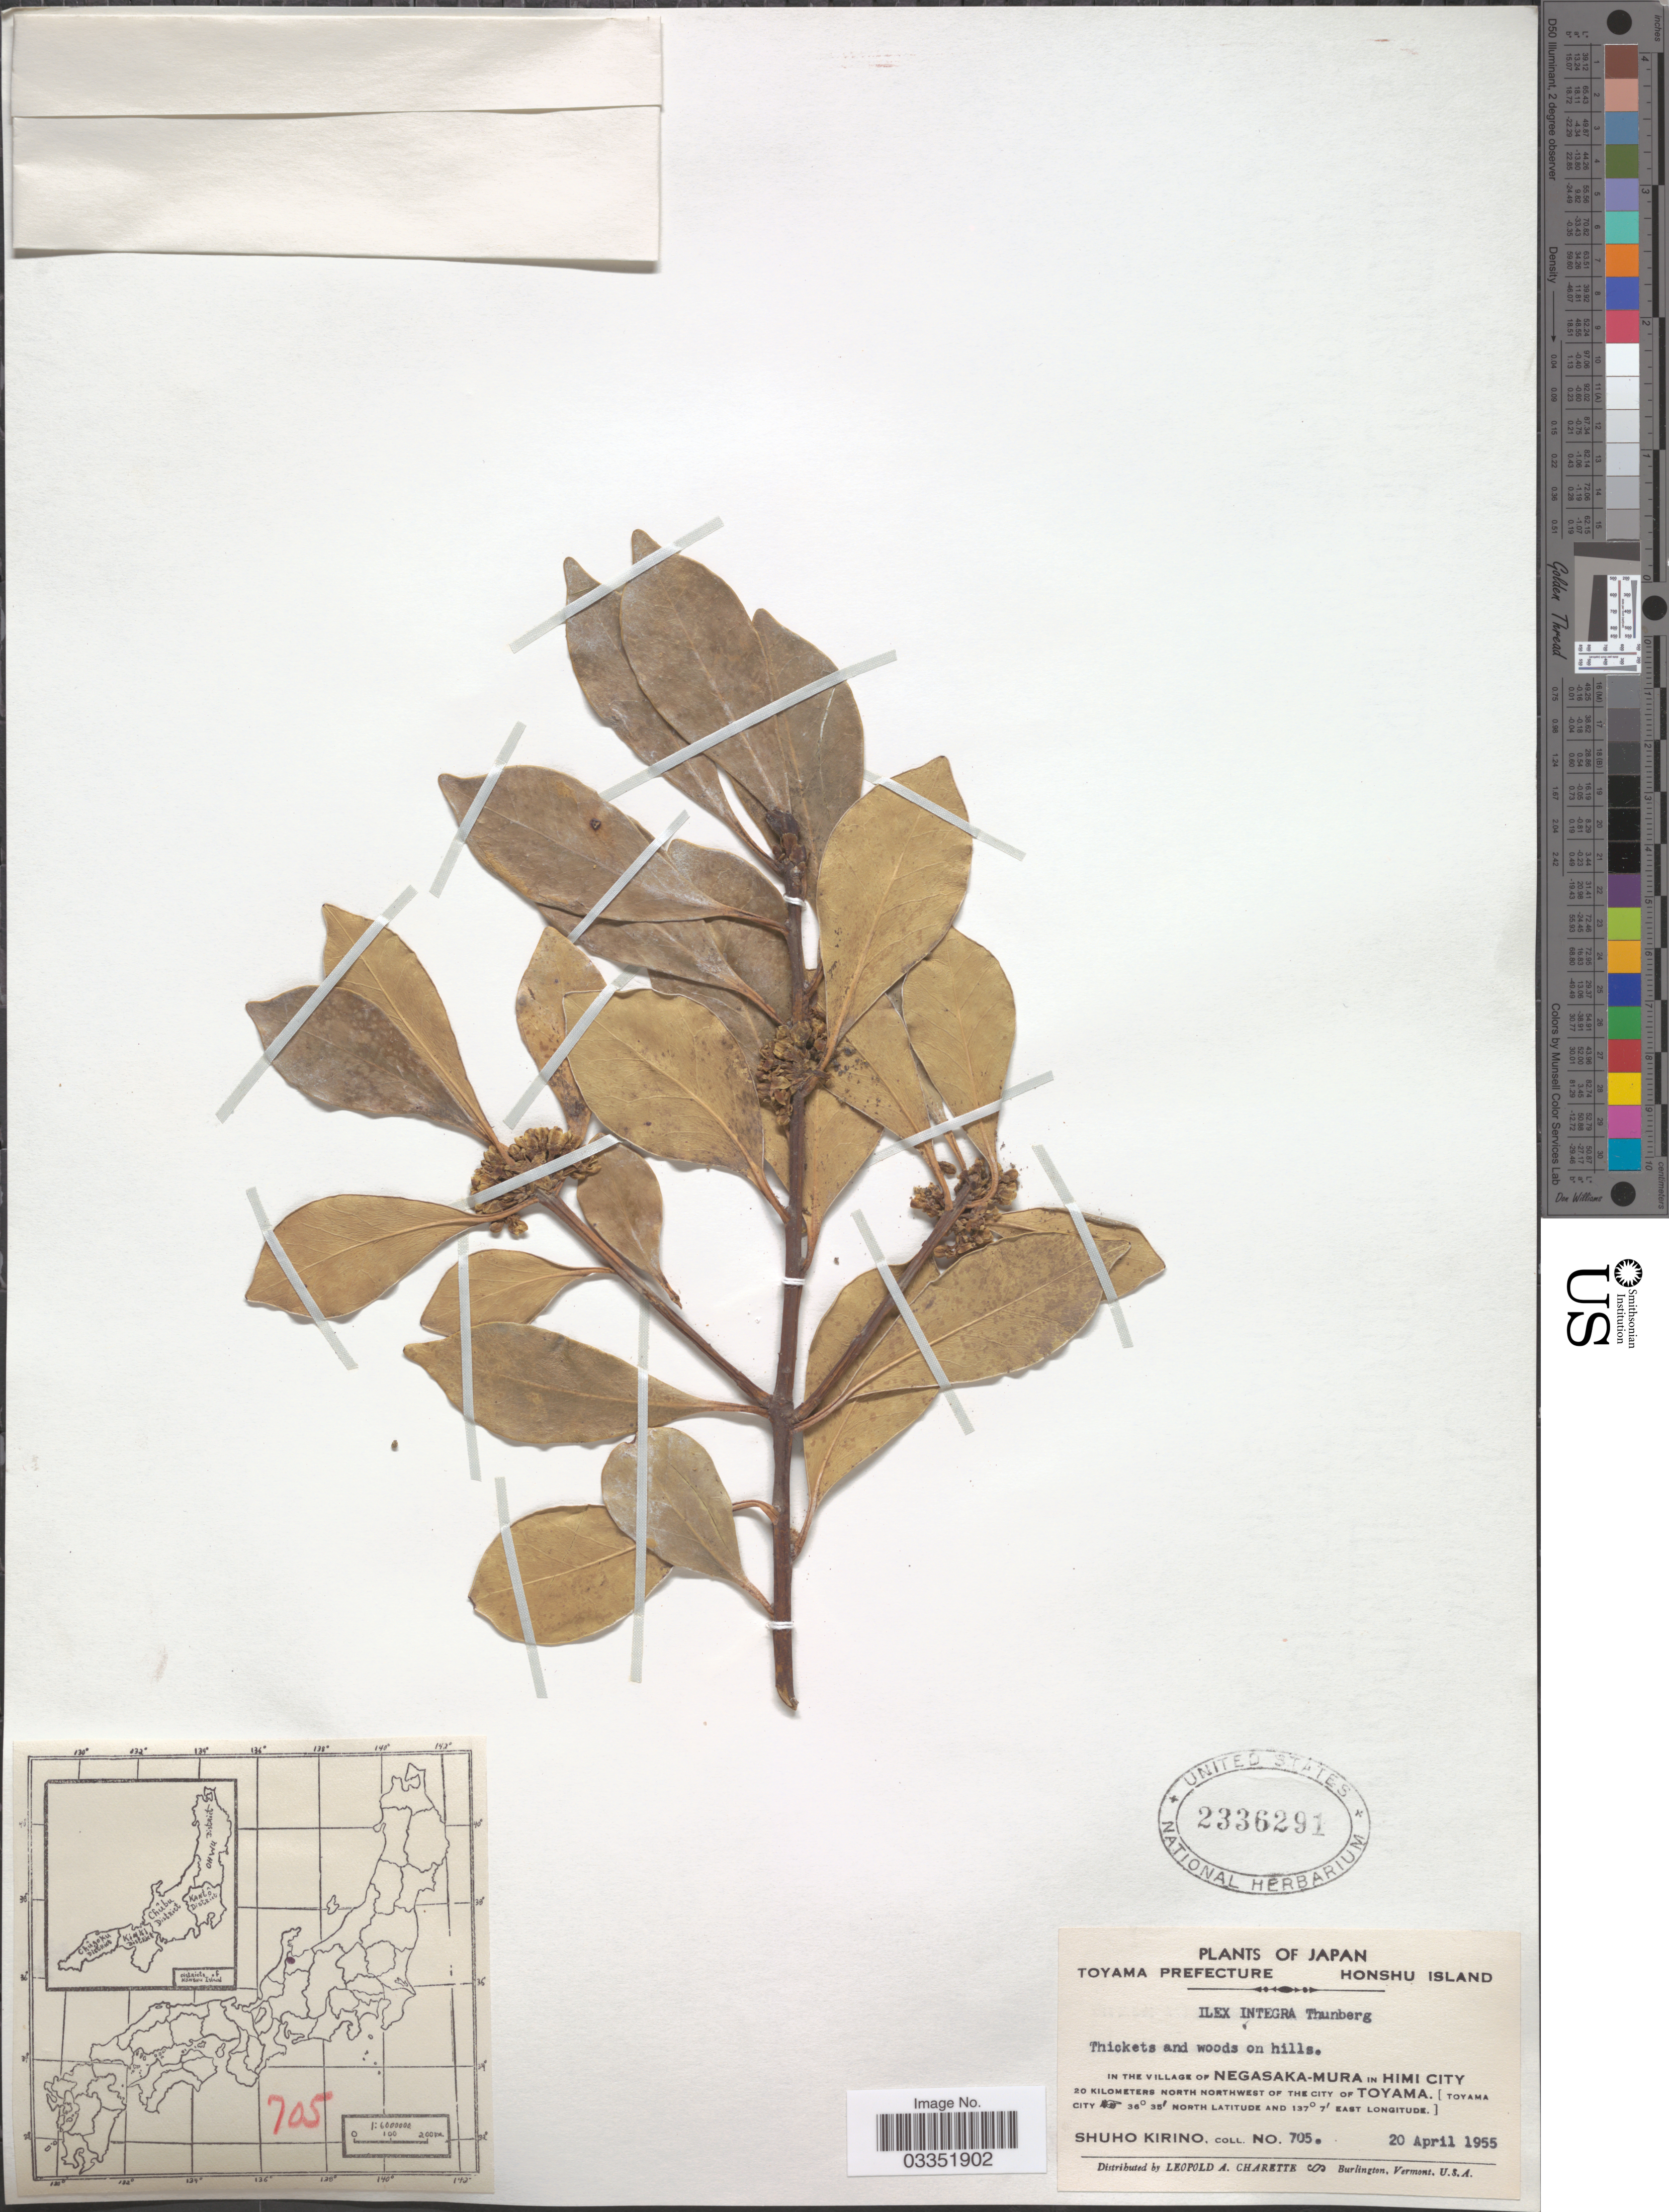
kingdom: Plantae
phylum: Tracheophyta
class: Magnoliopsida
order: Aquifoliales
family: Aquifoliaceae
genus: Ilex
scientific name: Ilex integra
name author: Thunb.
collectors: S. Kirino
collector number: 705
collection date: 1955-04-20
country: Japan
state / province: Toyama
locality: Toyama Prefecture, Honshu Island. In the village Negasaka-Mura in Himi City 20 kilometers north northwest of the city of Toyama.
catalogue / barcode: US 2336291